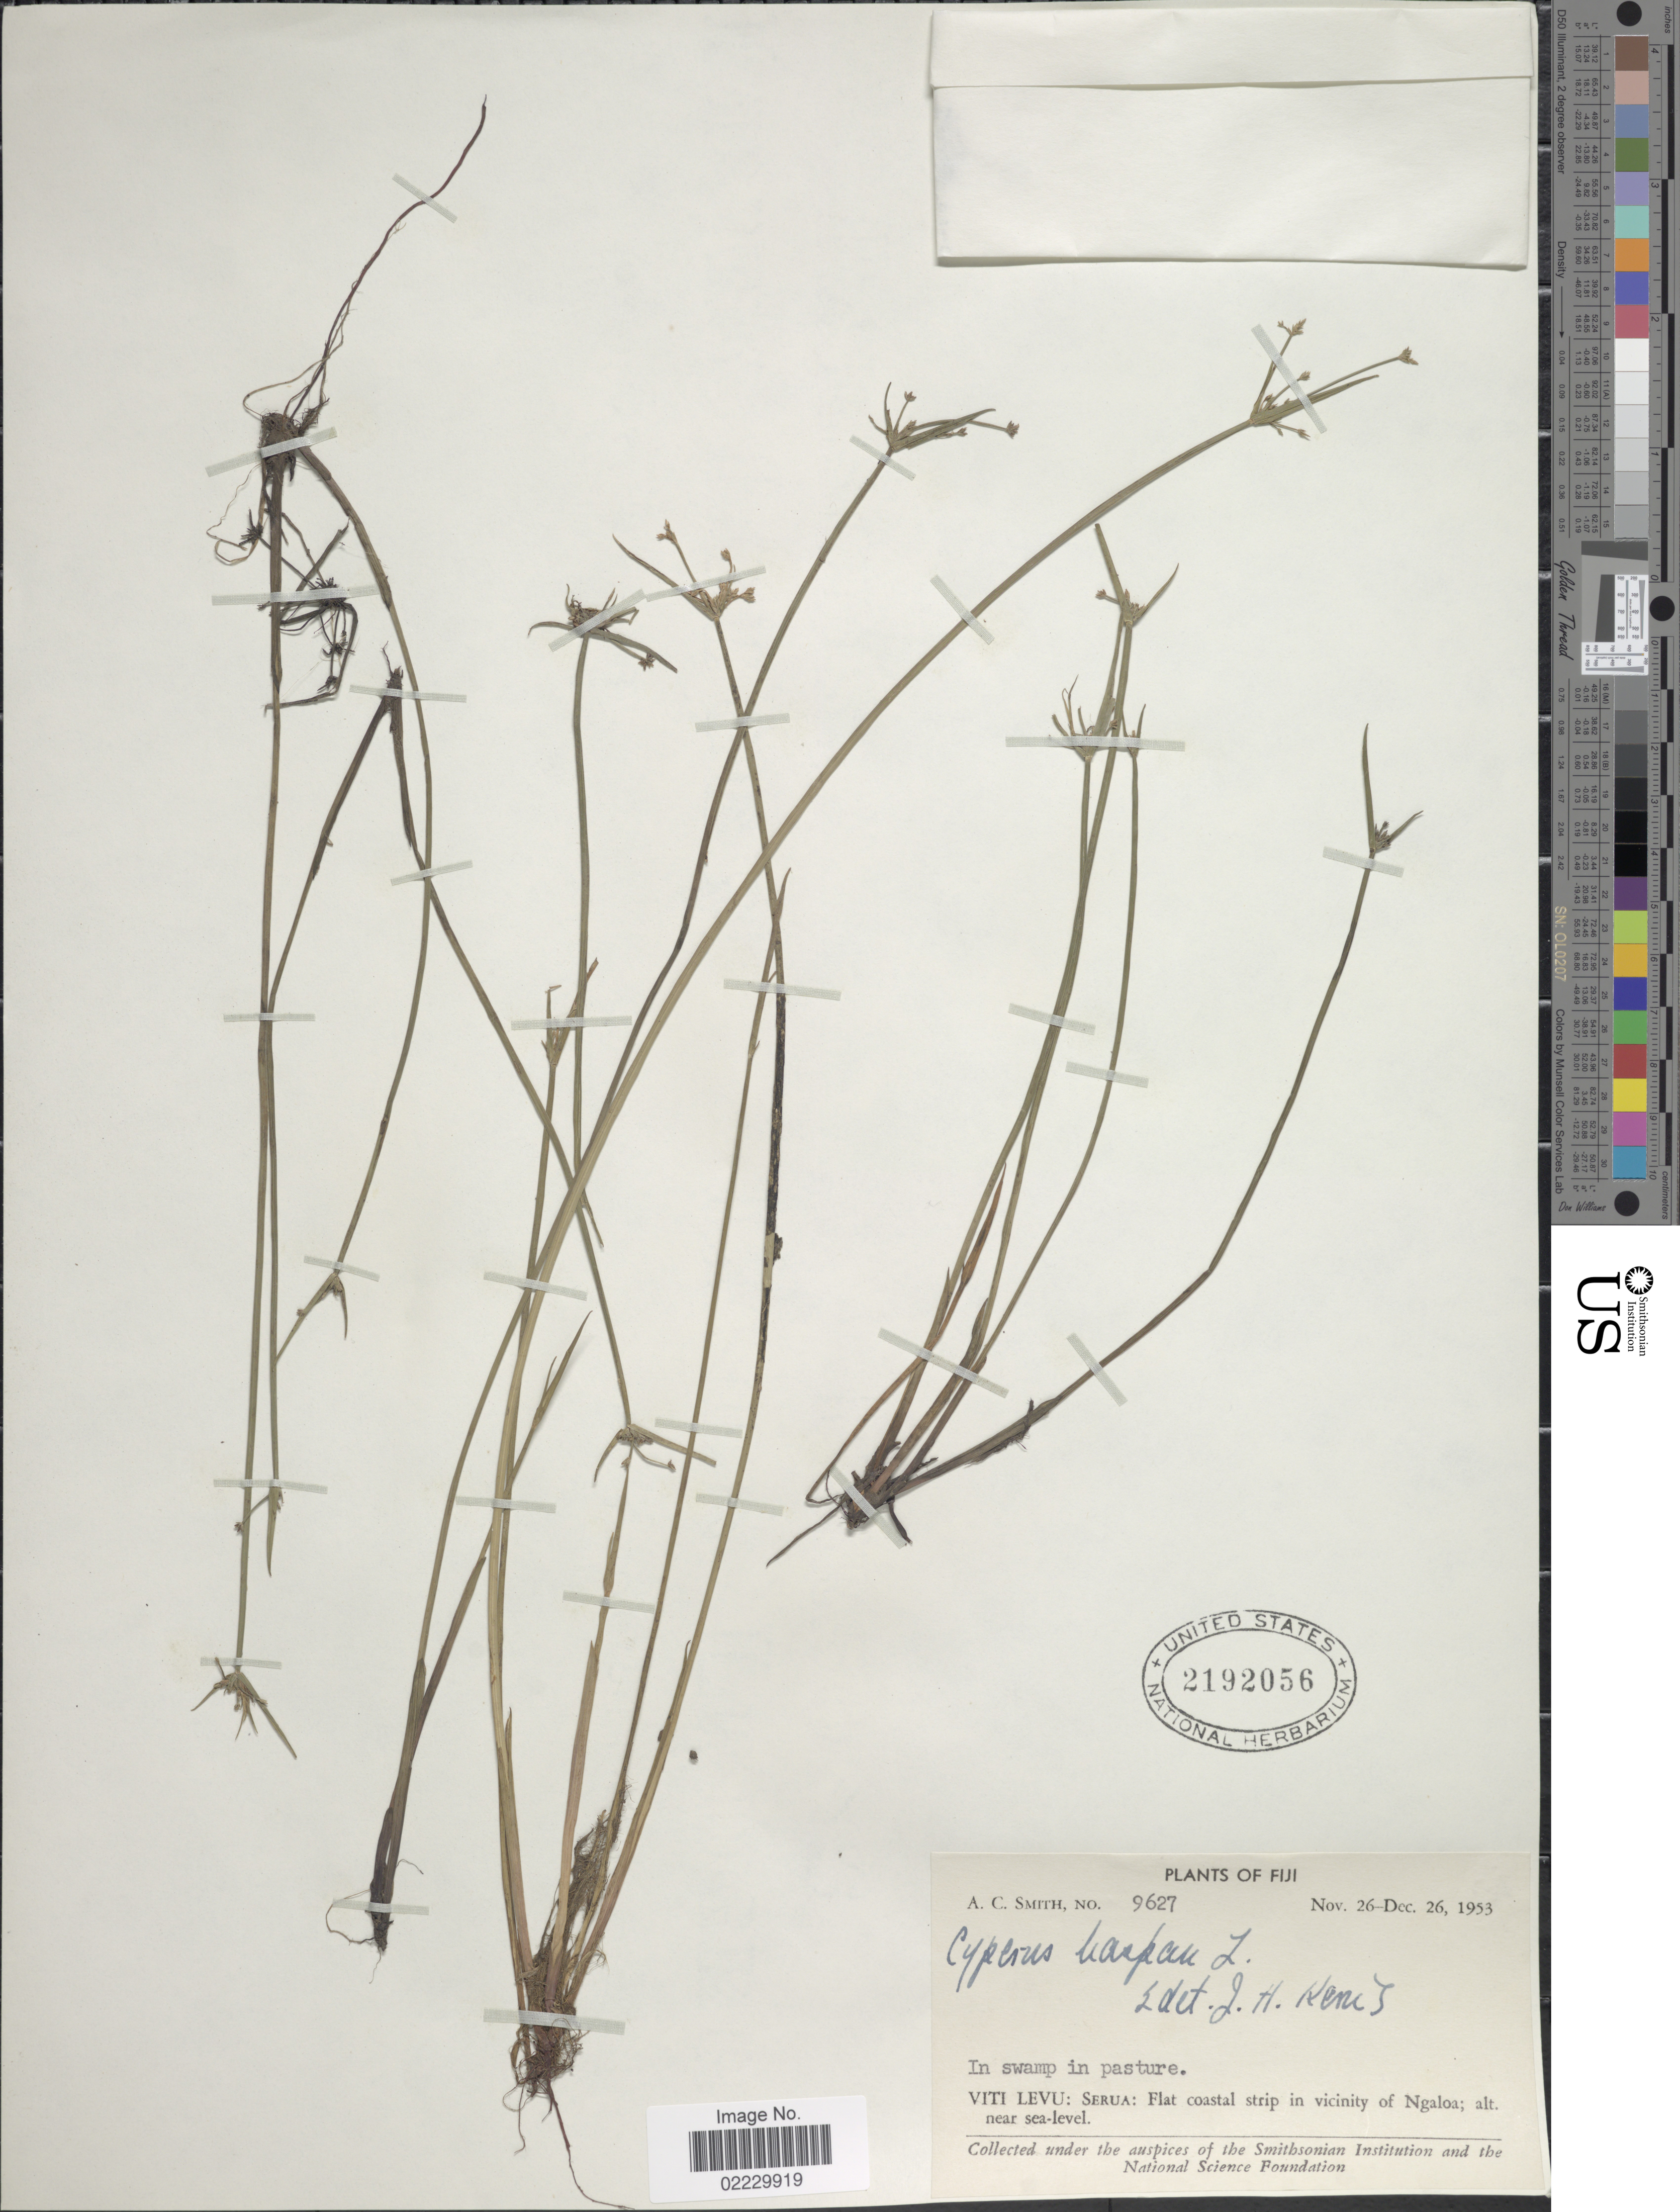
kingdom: Plantae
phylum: Tracheophyta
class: Liliopsida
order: Poales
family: Cyperaceae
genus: Cyperus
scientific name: Cyperus haspan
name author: L.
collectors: A. C. Smith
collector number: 9627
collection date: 1953-11-26/1953-12-26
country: Fiji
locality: Viti Levu: Serua: flat coastal strip in vicinity of Ngaloa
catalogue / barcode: US 2192056